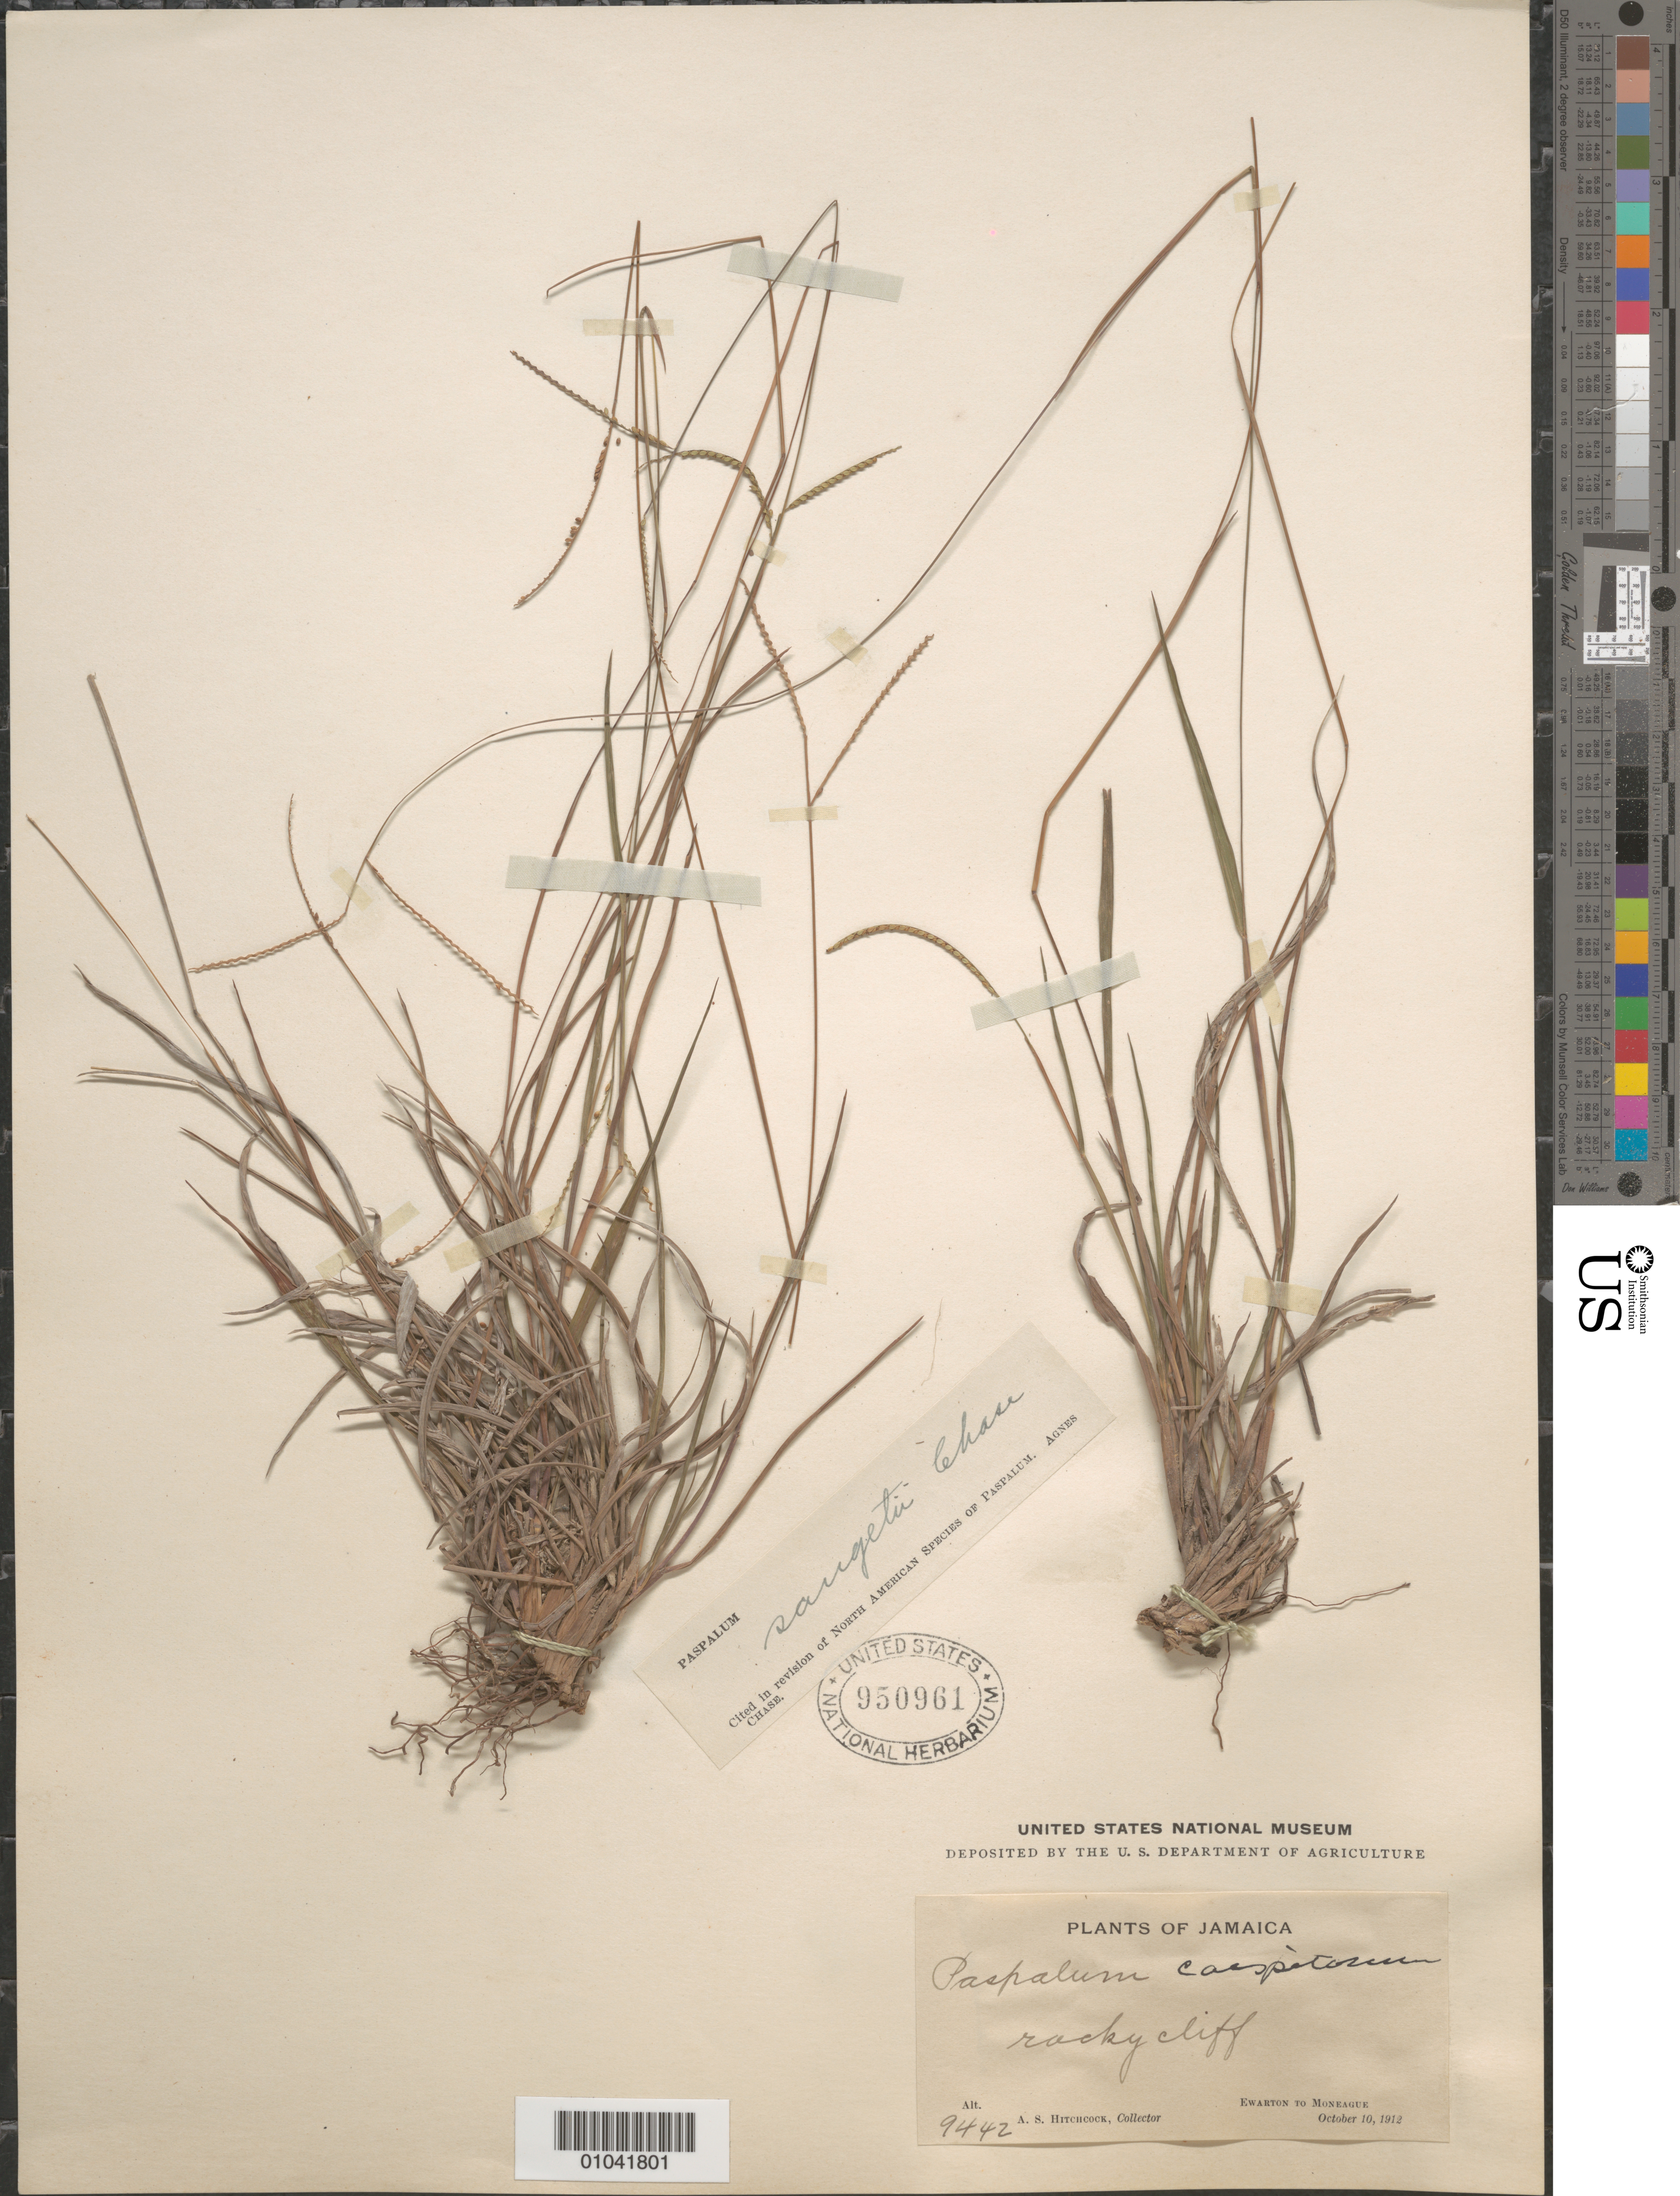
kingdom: Plantae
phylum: Tracheophyta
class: Liliopsida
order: Poales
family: Poaceae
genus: Paspalum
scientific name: Paspalum saugetii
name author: Chase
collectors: A. S. Hitchcock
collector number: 9442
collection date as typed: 10 Oct 1912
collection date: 1912-10-10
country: Jamaica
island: Jamaica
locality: Ewarton to Moneague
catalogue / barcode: US 950961